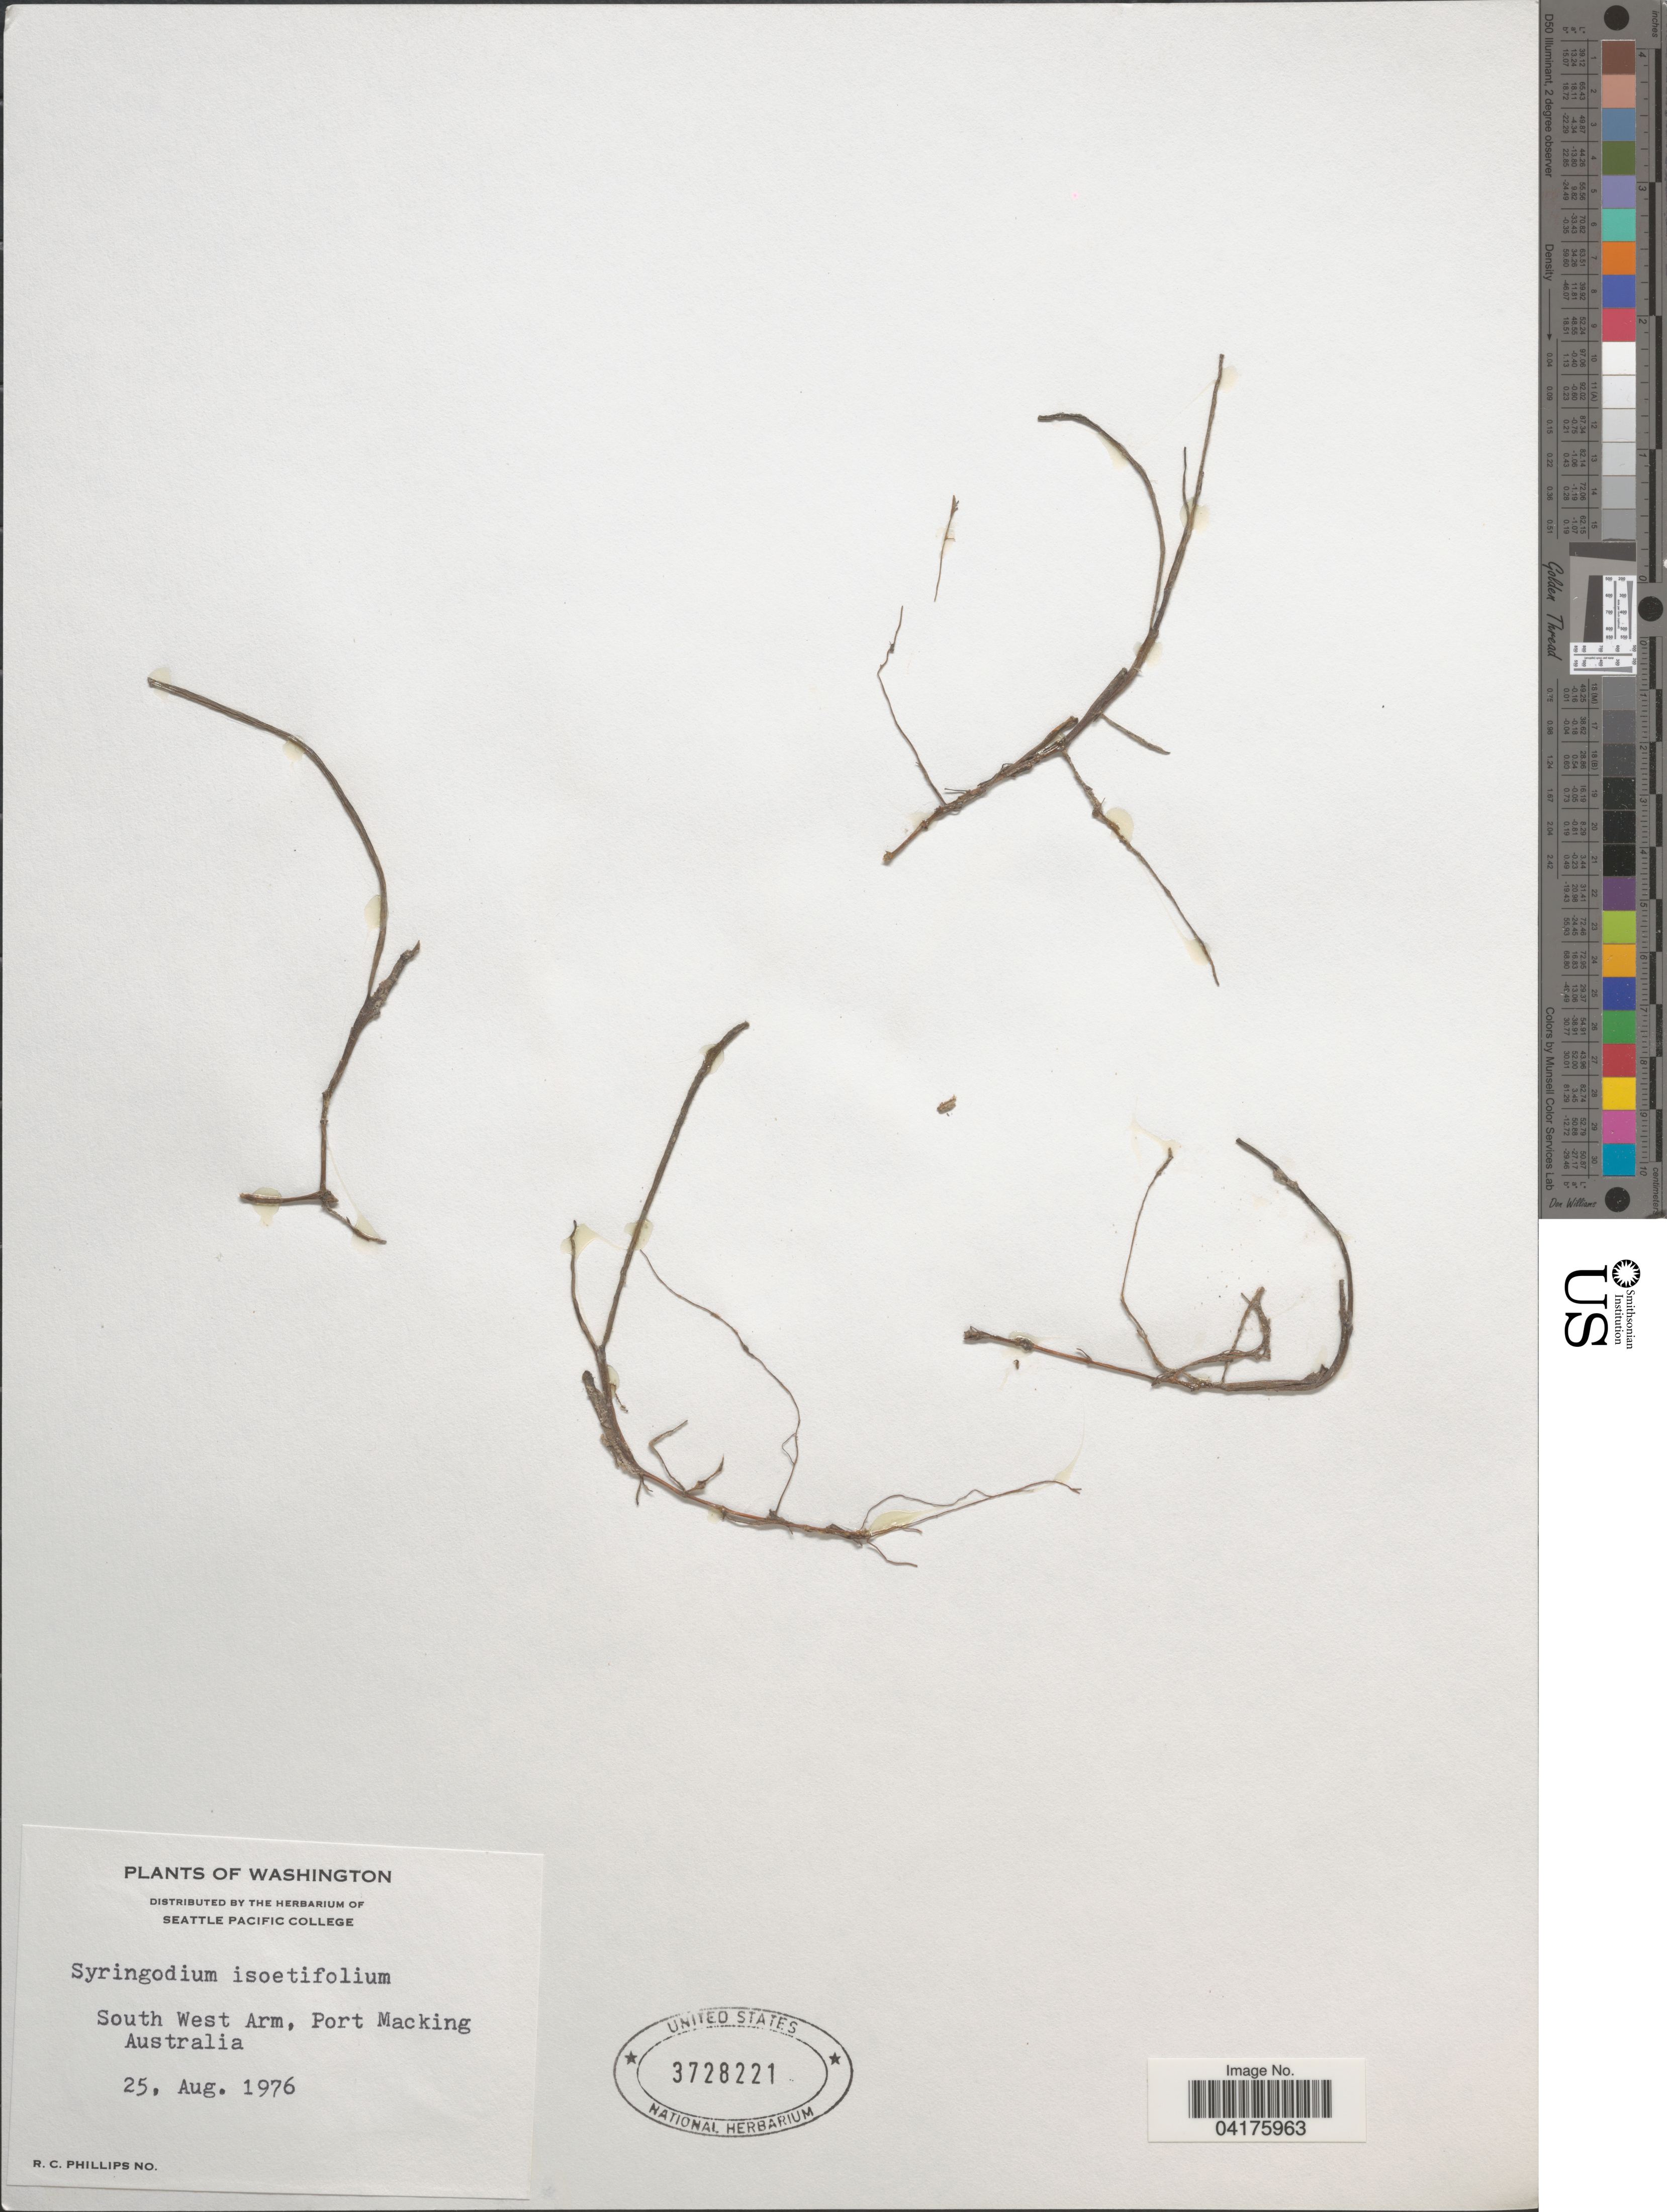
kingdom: Plantae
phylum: Tracheophyta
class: Liliopsida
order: Alismatales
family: Cymodoceaceae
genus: Syringodium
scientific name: Syringodium isoetifolium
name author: (Asch.) Dandy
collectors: R. C. Phillips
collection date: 1976-08-25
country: Australia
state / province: New South Wales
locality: South West Arm, Port Macking [= Port Hacking].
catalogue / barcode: US 3728221